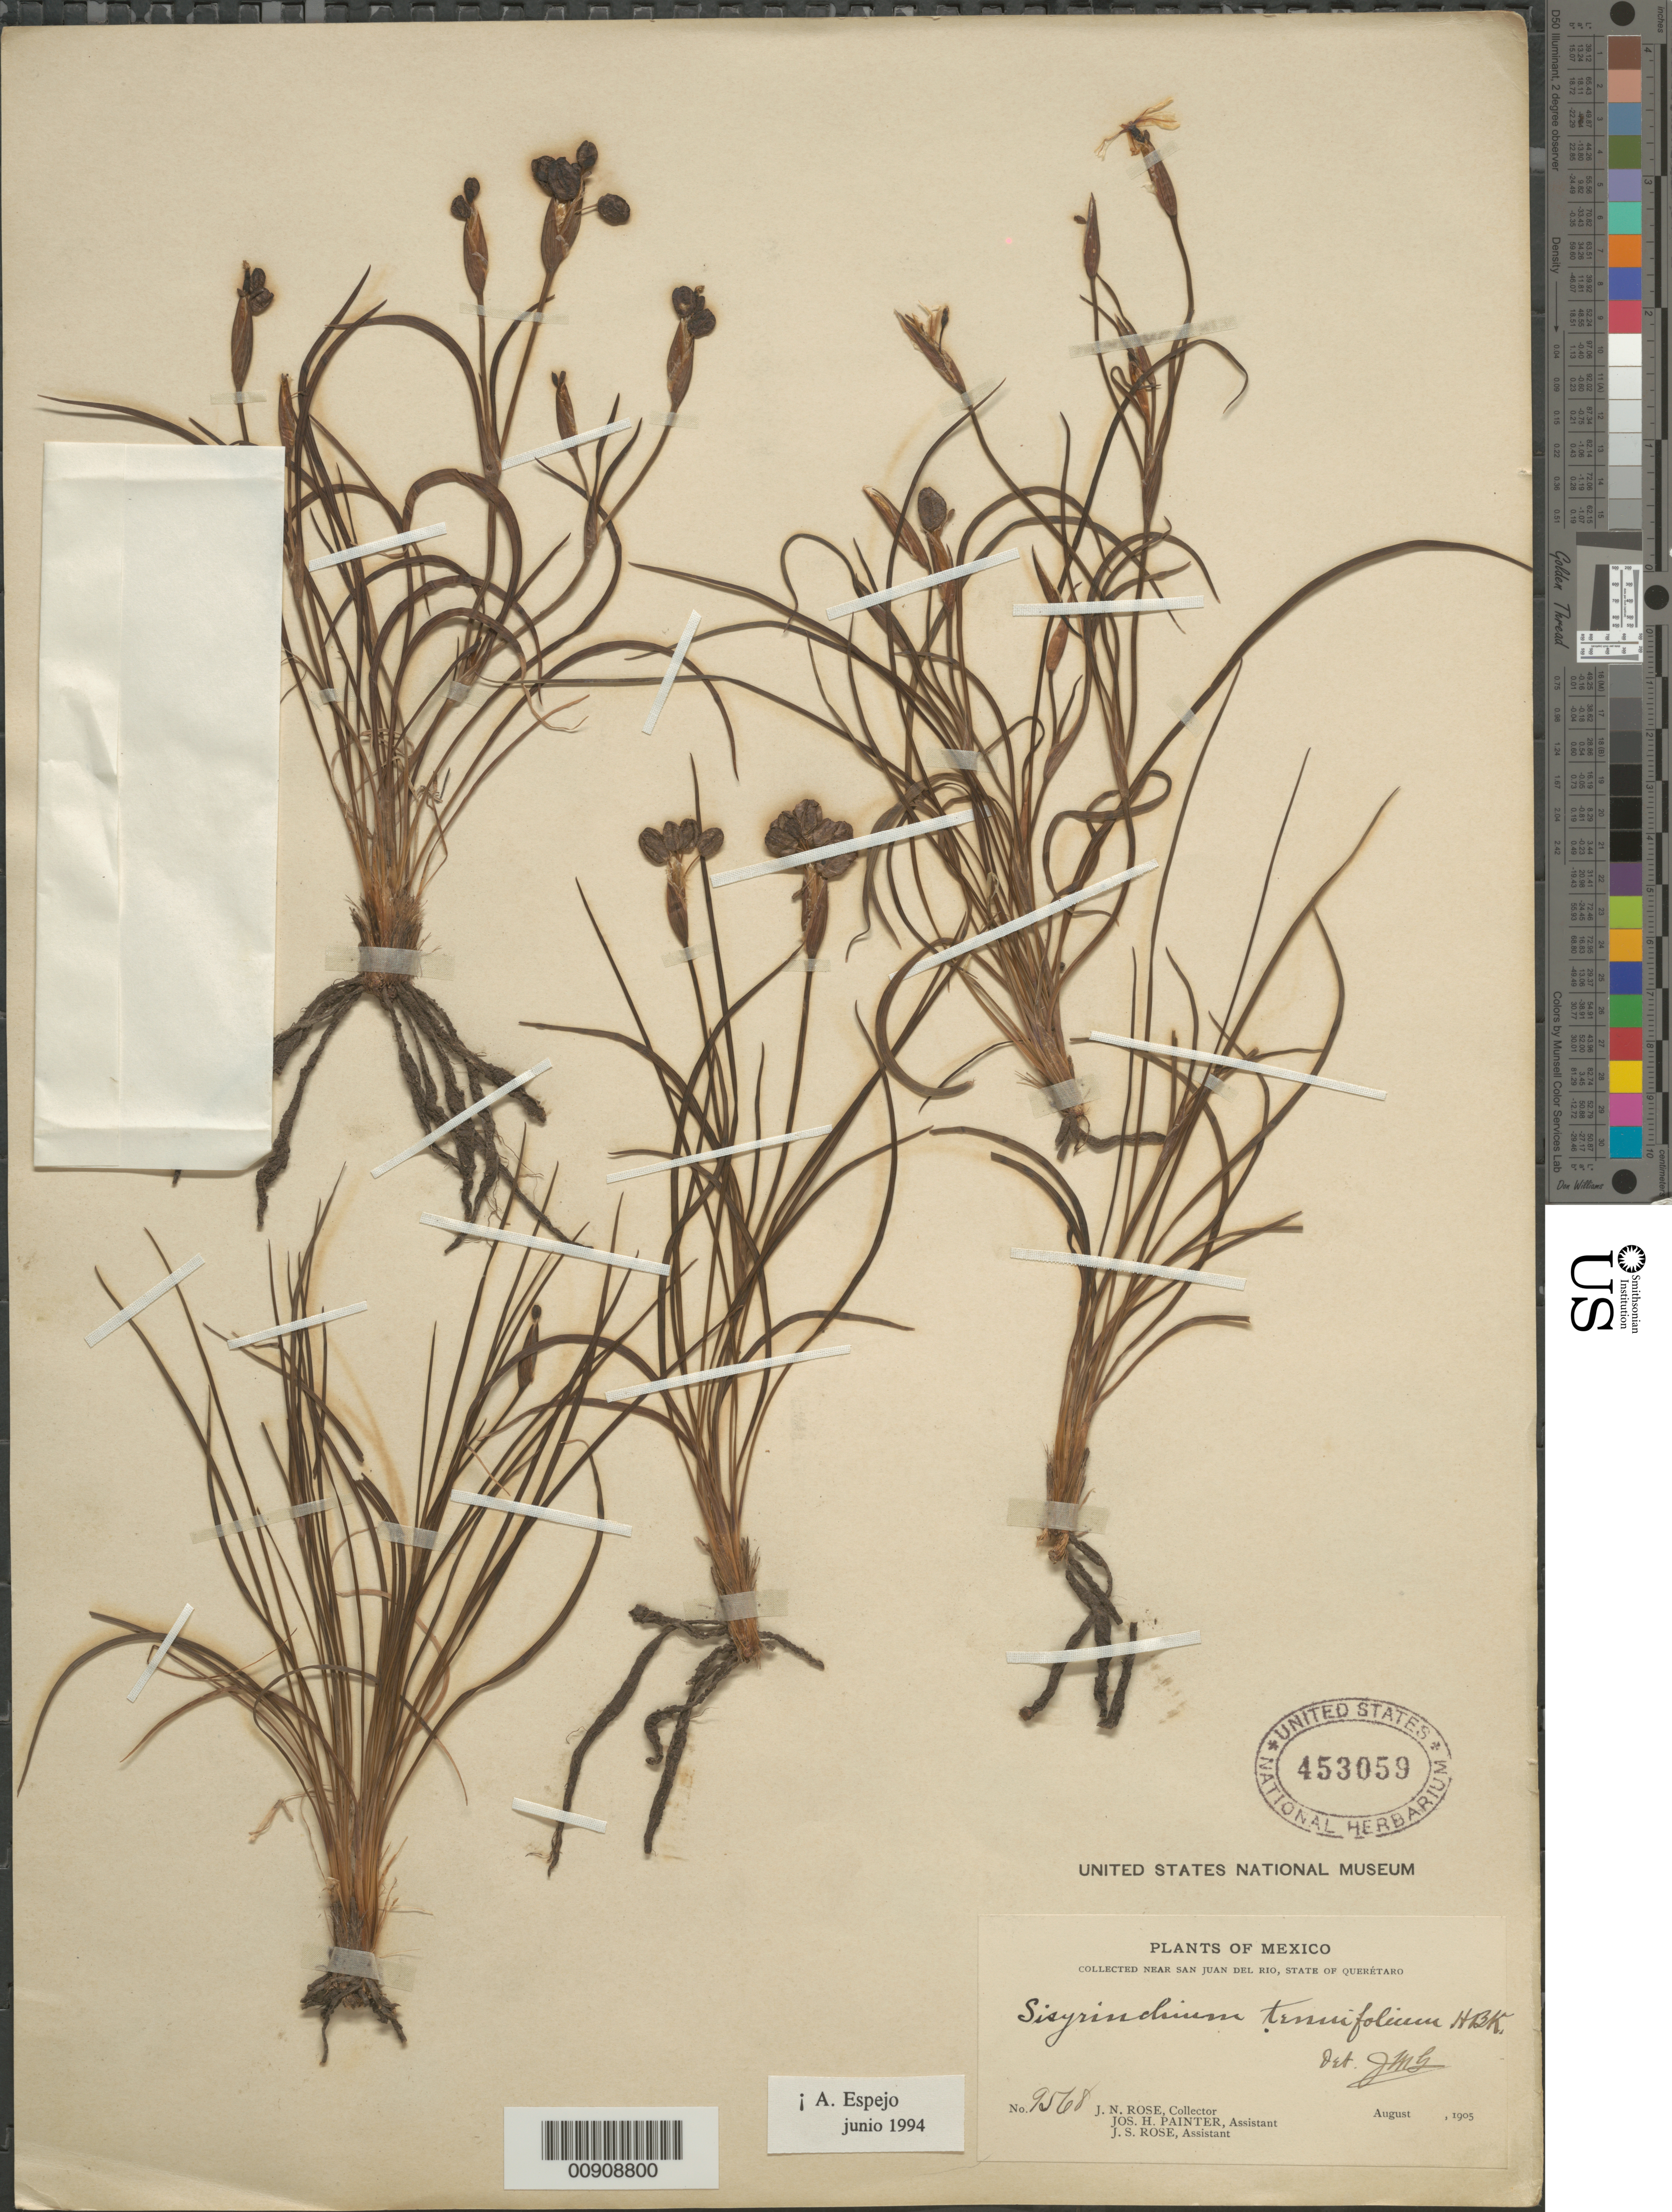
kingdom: Plantae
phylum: Tracheophyta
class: Liliopsida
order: Asparagales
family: Iridaceae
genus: Sisyrinchium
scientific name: Sisyrinchium tenuifolium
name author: Humb. & Bonpl. ex Willd.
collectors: J. N. Rose, J. H. Painter & J. S. Rose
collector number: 9568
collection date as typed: Aug 1905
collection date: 1905-08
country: Mexico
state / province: Querétaro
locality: Near San Juan del Río, State of Querétaro.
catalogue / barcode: US 453059